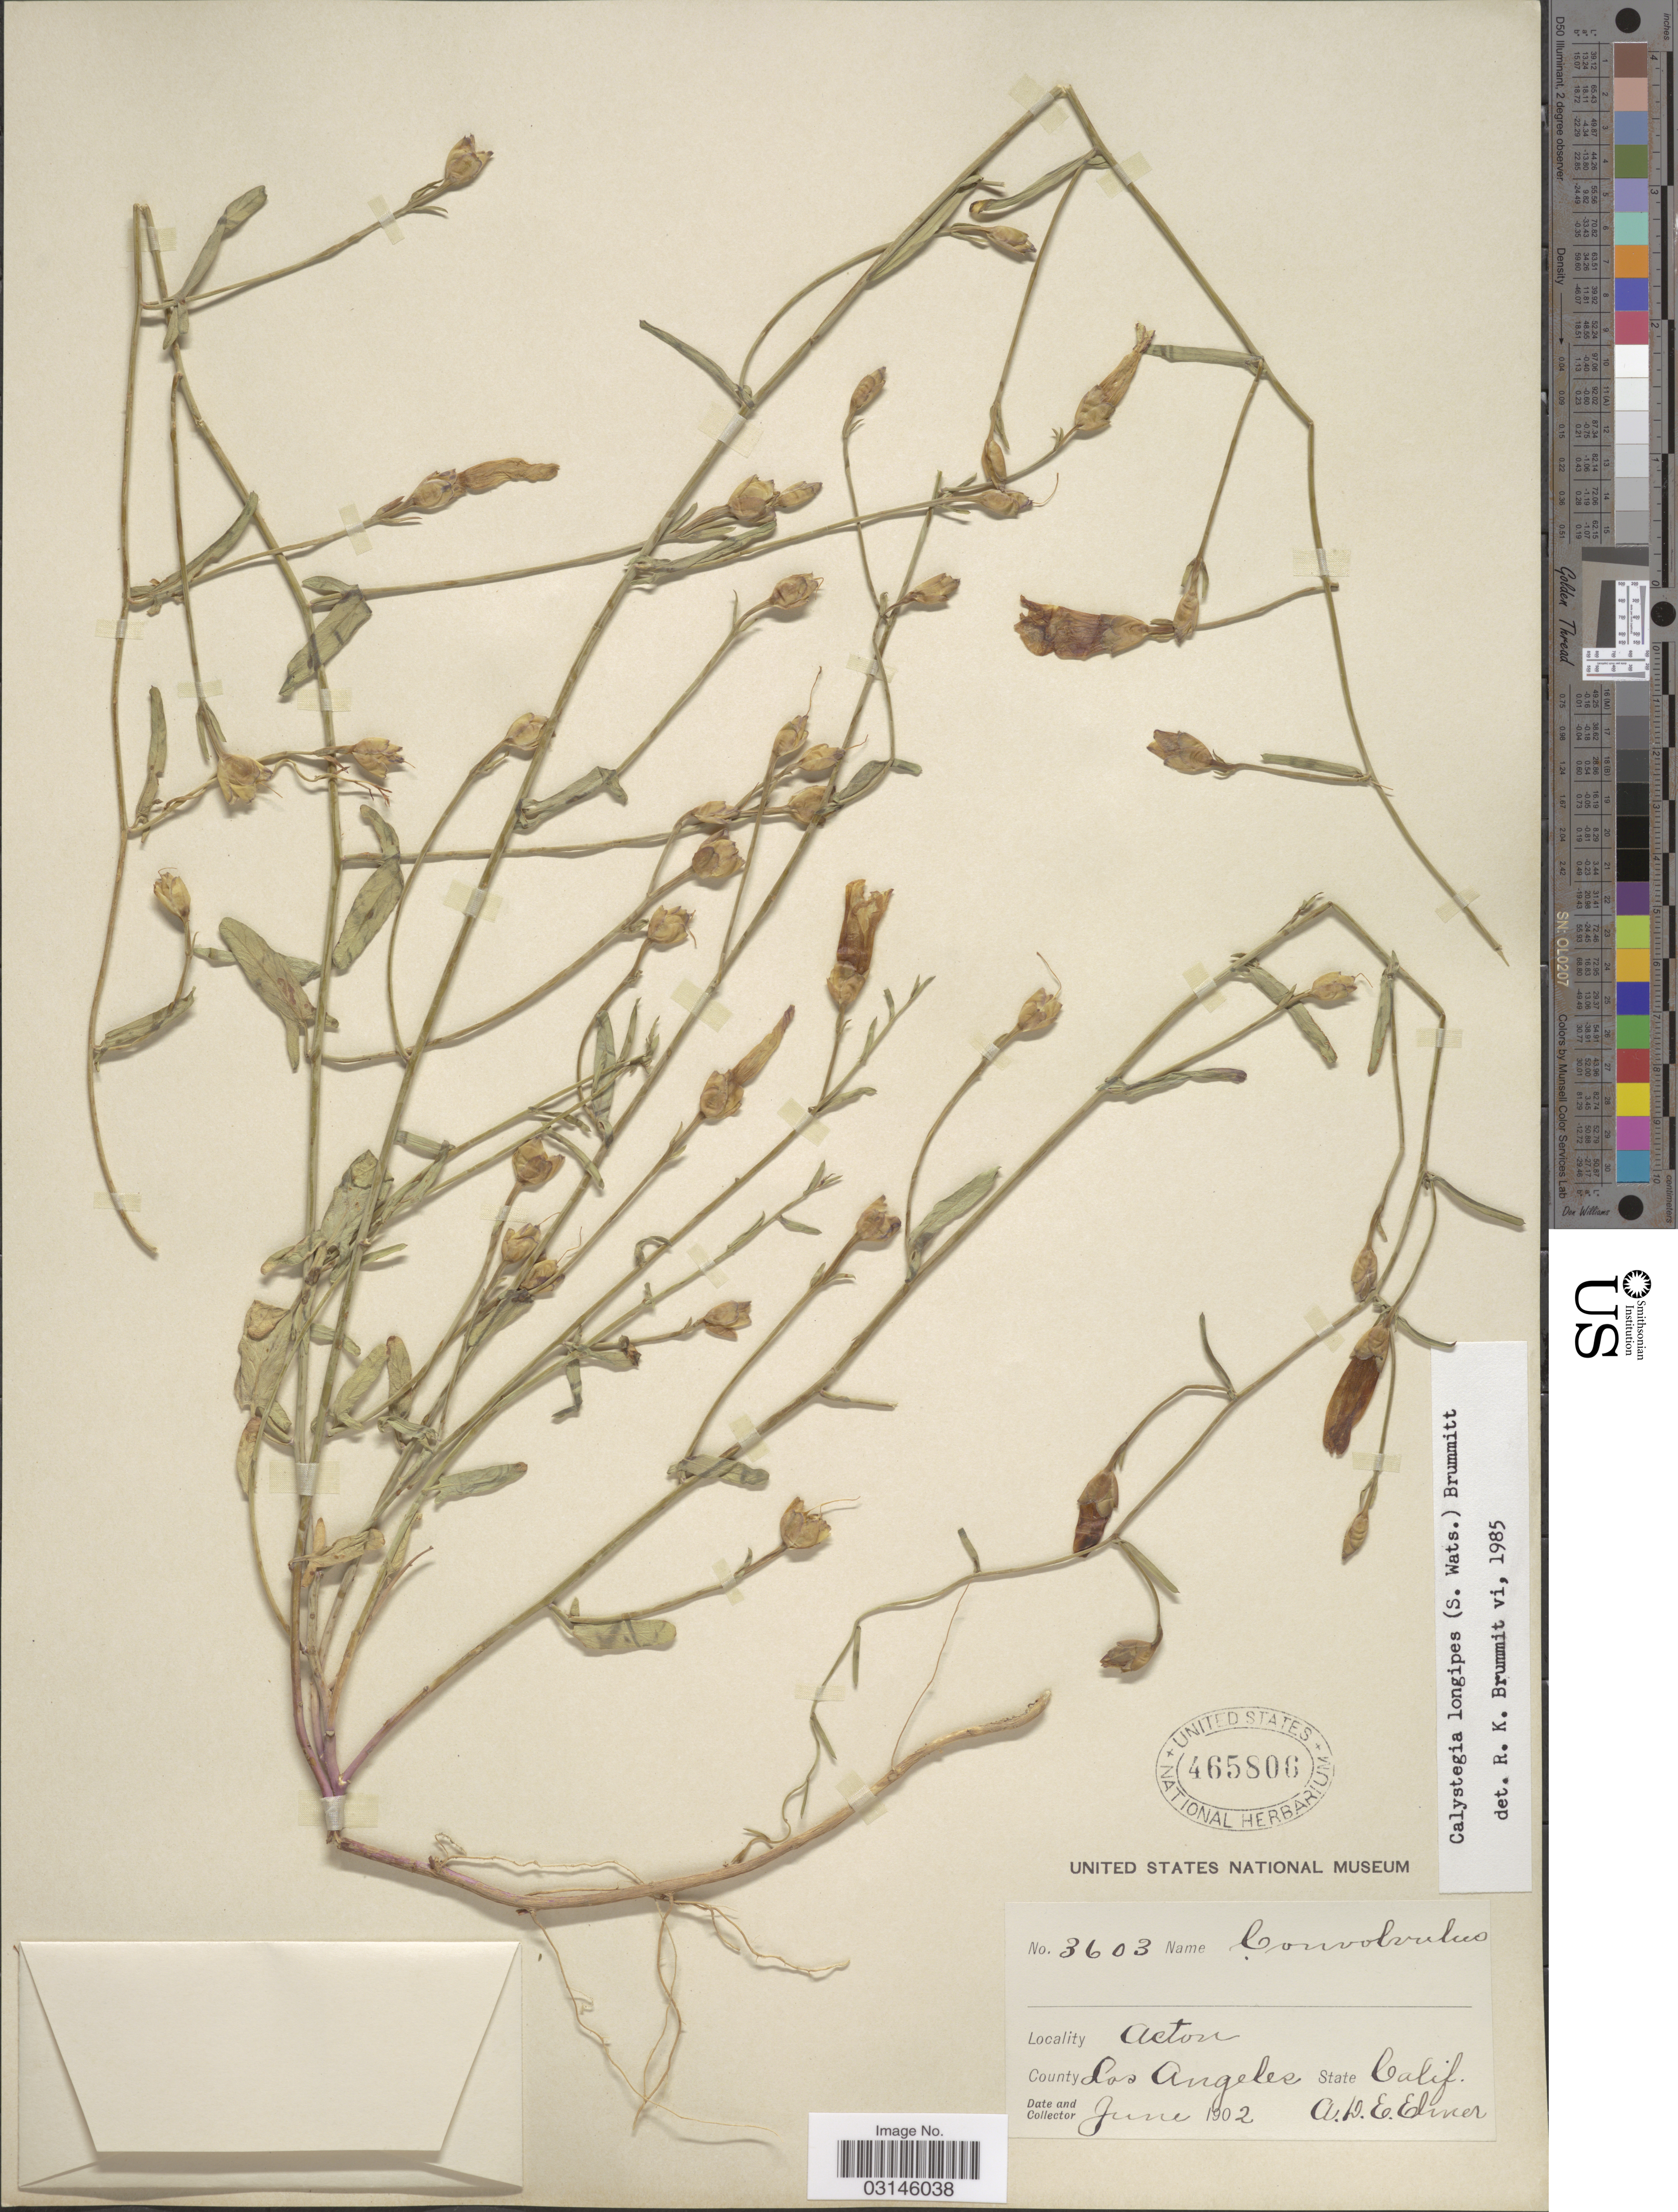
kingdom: Plantae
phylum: Tracheophyta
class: Magnoliopsida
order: Solanales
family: Convolvulaceae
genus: Calystegia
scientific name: Calystegia longipes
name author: (S. Watson) Brummitt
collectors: A. D. E. Elmer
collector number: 3603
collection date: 1902-06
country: United States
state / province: California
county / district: Los Angeles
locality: Acton. County Los Angeles.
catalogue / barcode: US 465806